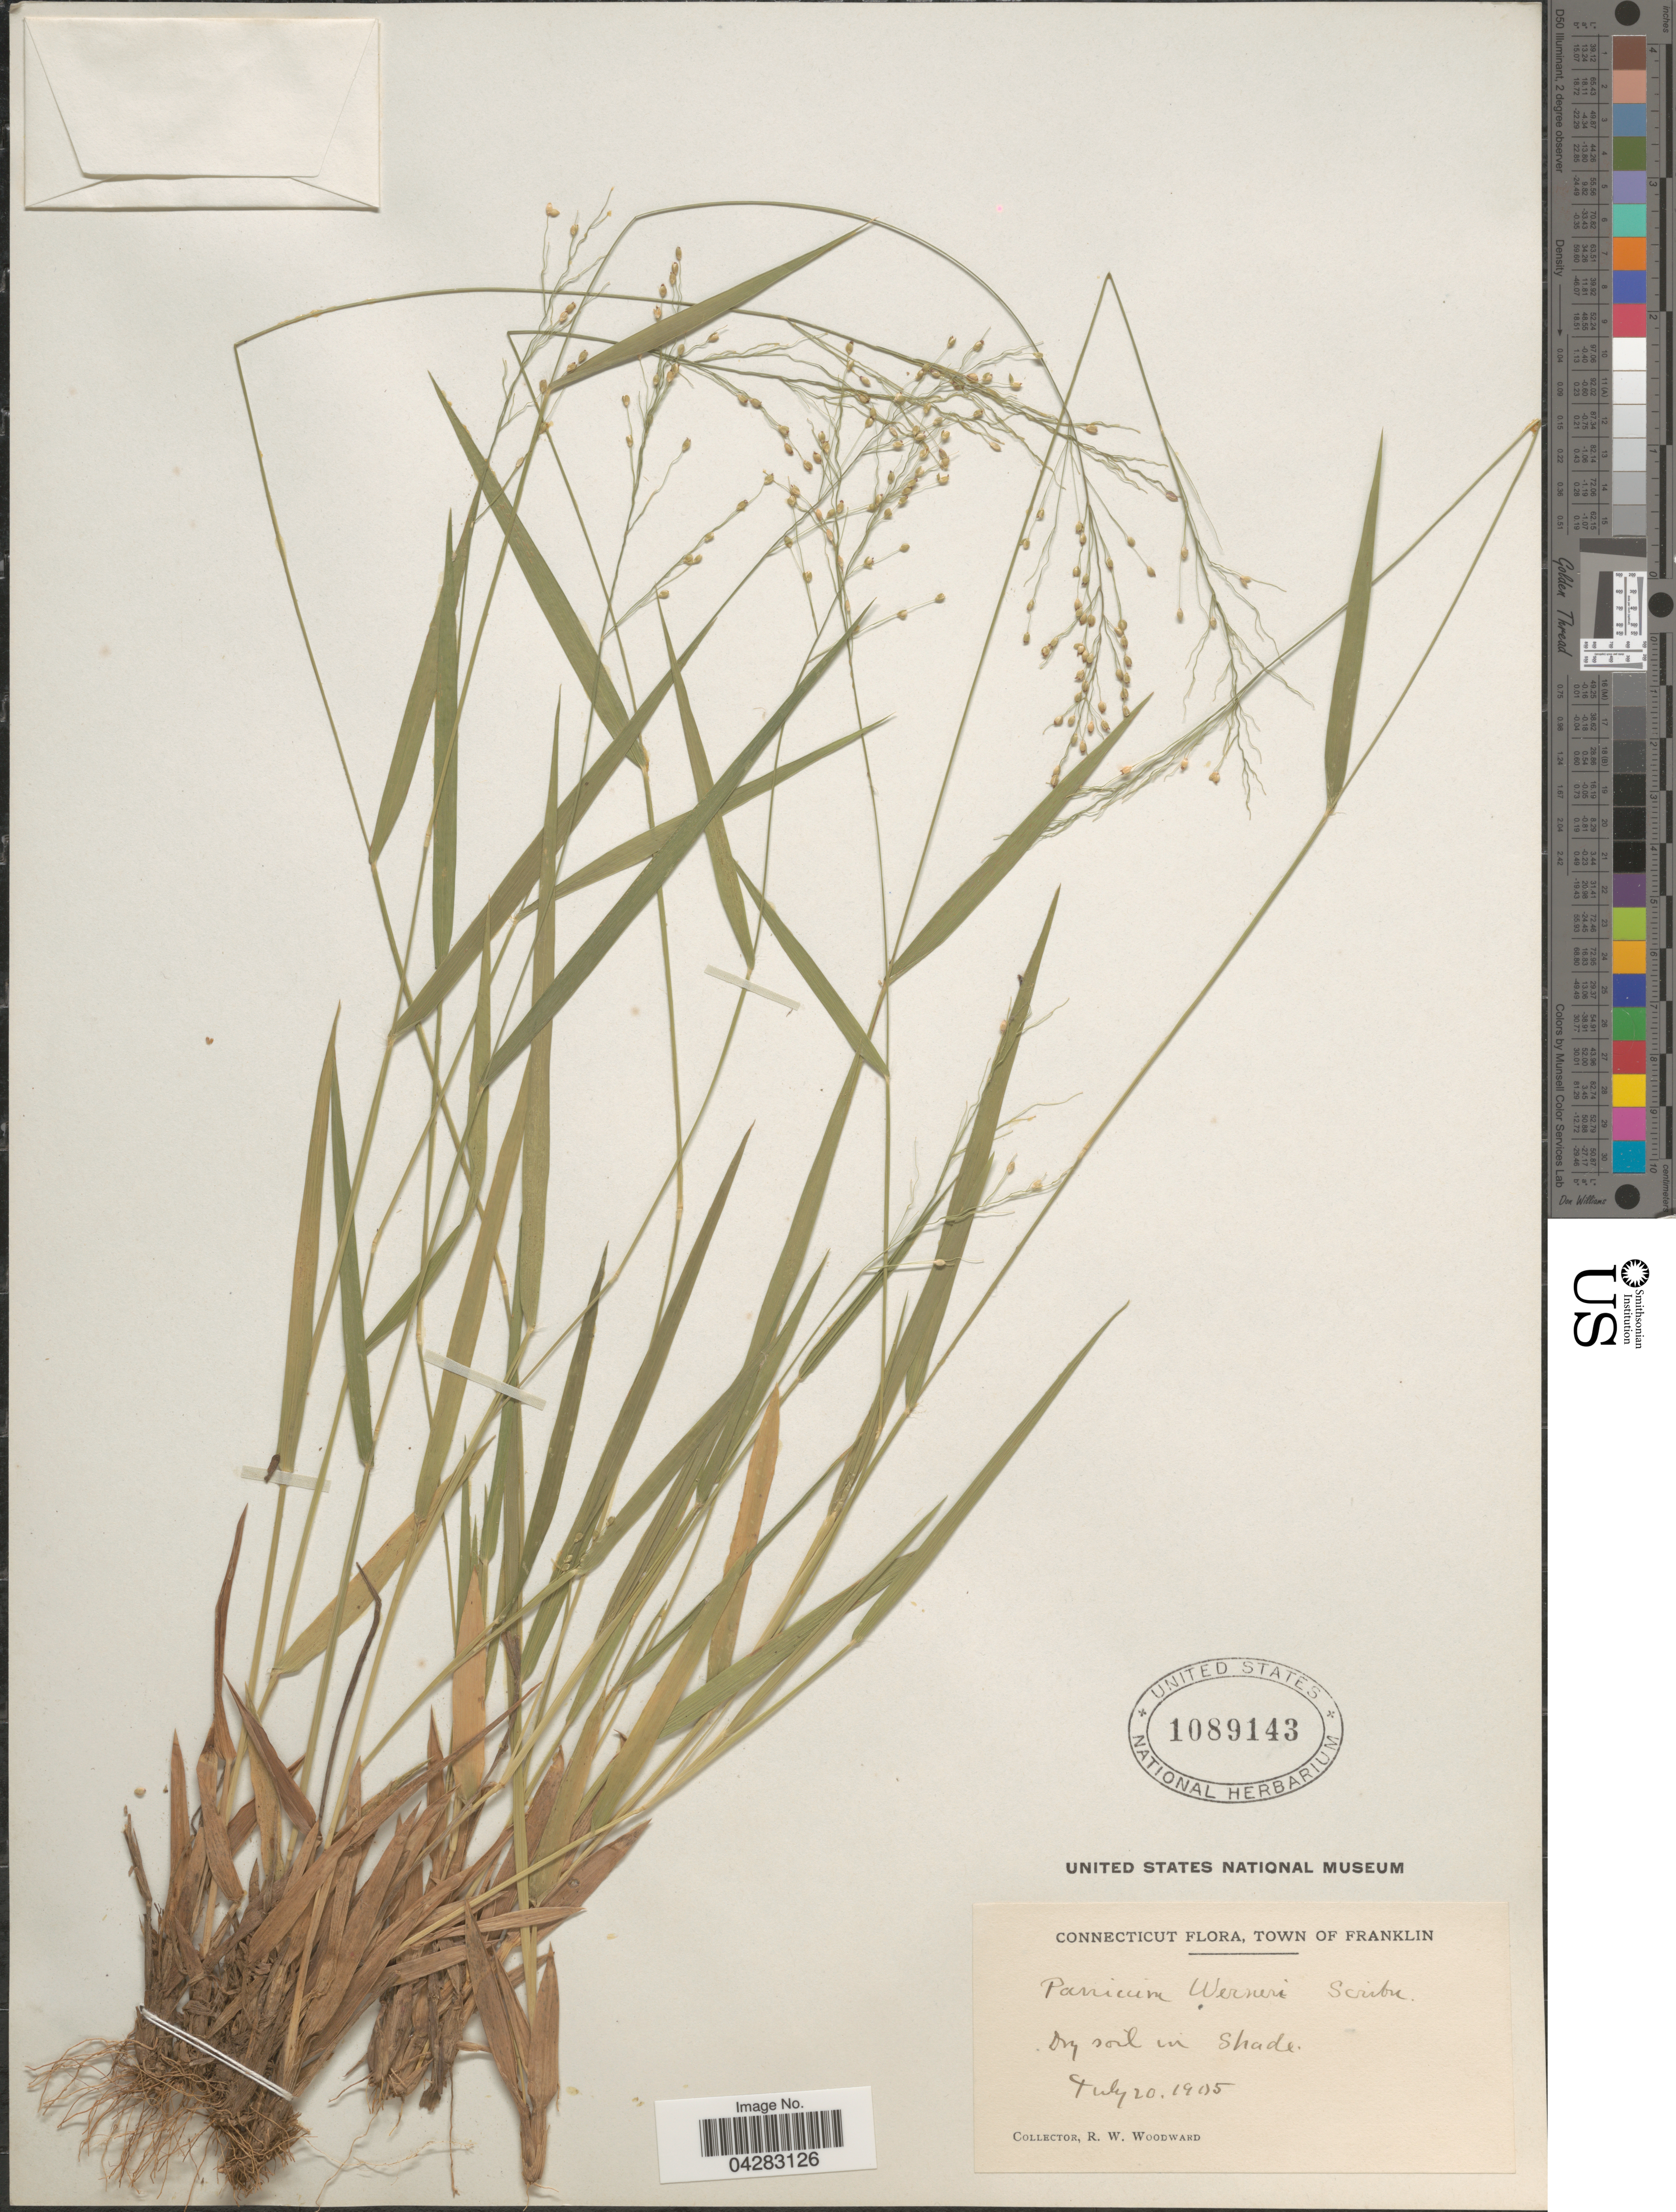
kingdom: Plantae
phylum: Tracheophyta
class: Liliopsida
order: Poales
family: Poaceae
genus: Dichanthelium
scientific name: Dichanthelium linearifolium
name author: (Scribn.) Gould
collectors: R. Woodward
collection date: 1905-07-20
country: United States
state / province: Connecticut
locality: Town of Franklin. Dry soil in shade.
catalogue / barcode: US 1089143